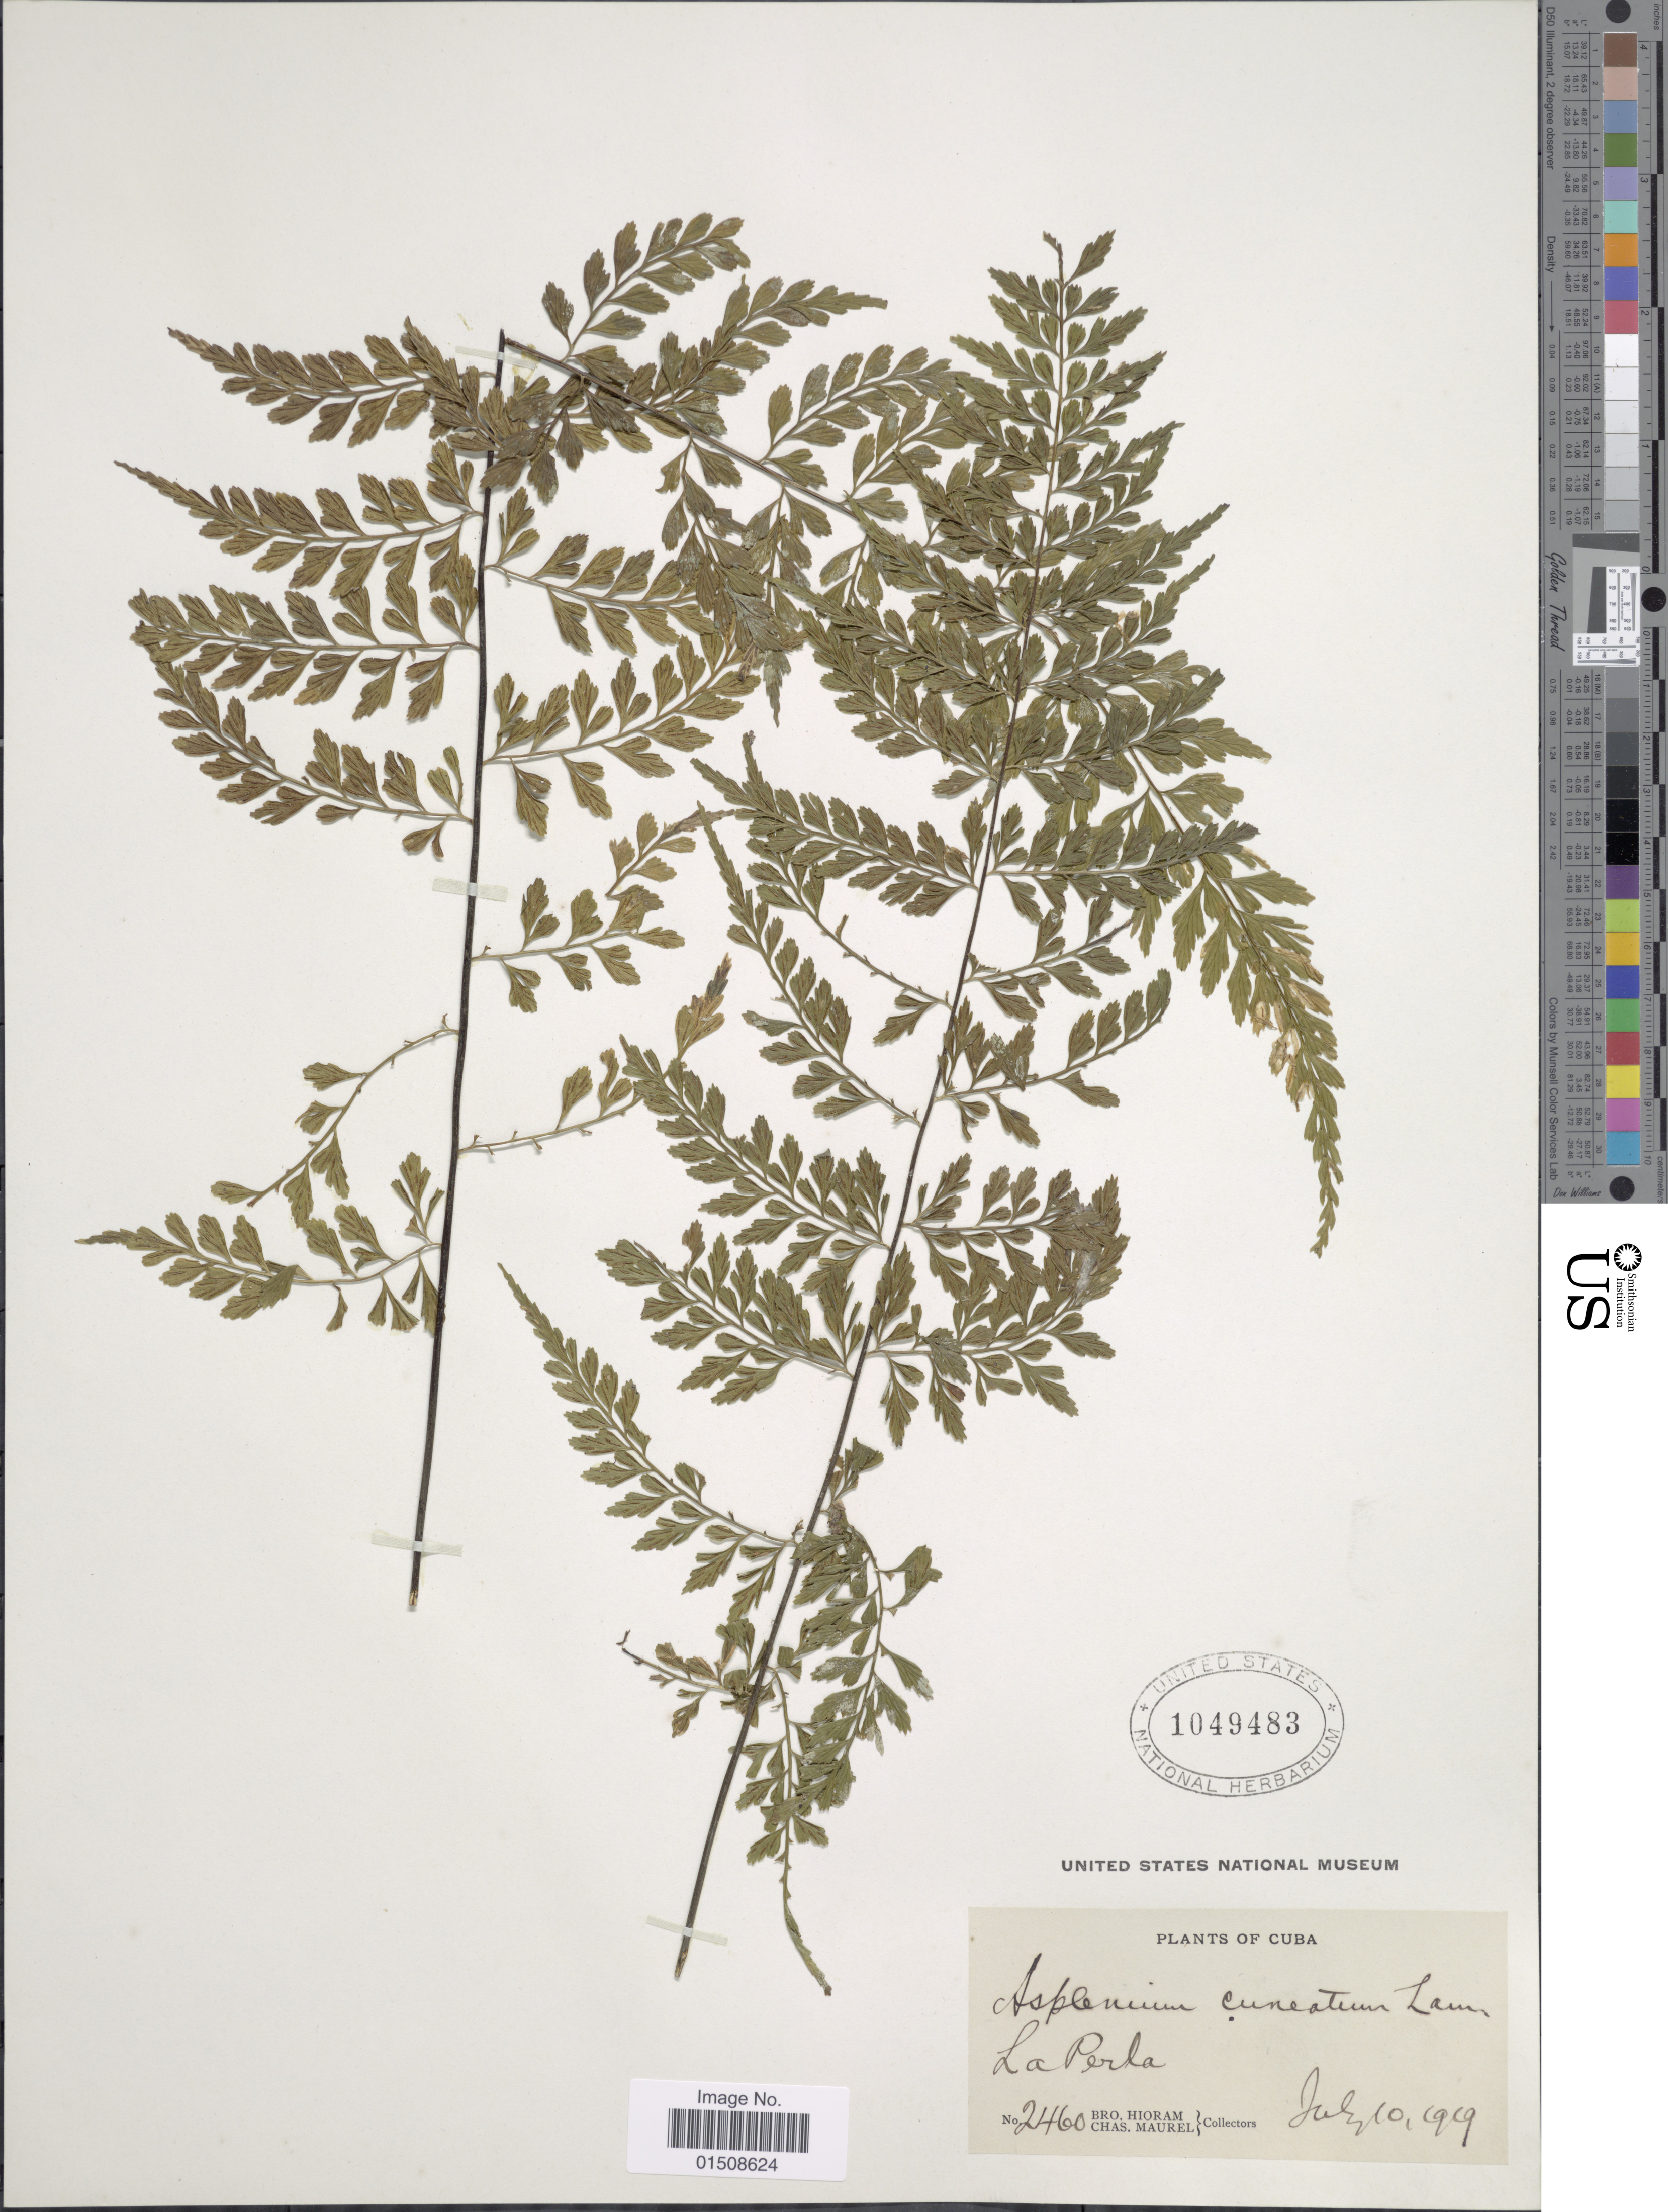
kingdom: Plantae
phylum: Tracheophyta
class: Polypodiopsida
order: Polypodiales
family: Aspleniaceae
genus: Asplenium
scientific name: Asplenium cuneatum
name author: Lam.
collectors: Bro. Hioram & C. Maurel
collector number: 2460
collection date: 1919-07-10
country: Cuba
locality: La Perla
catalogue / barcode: US 1049483